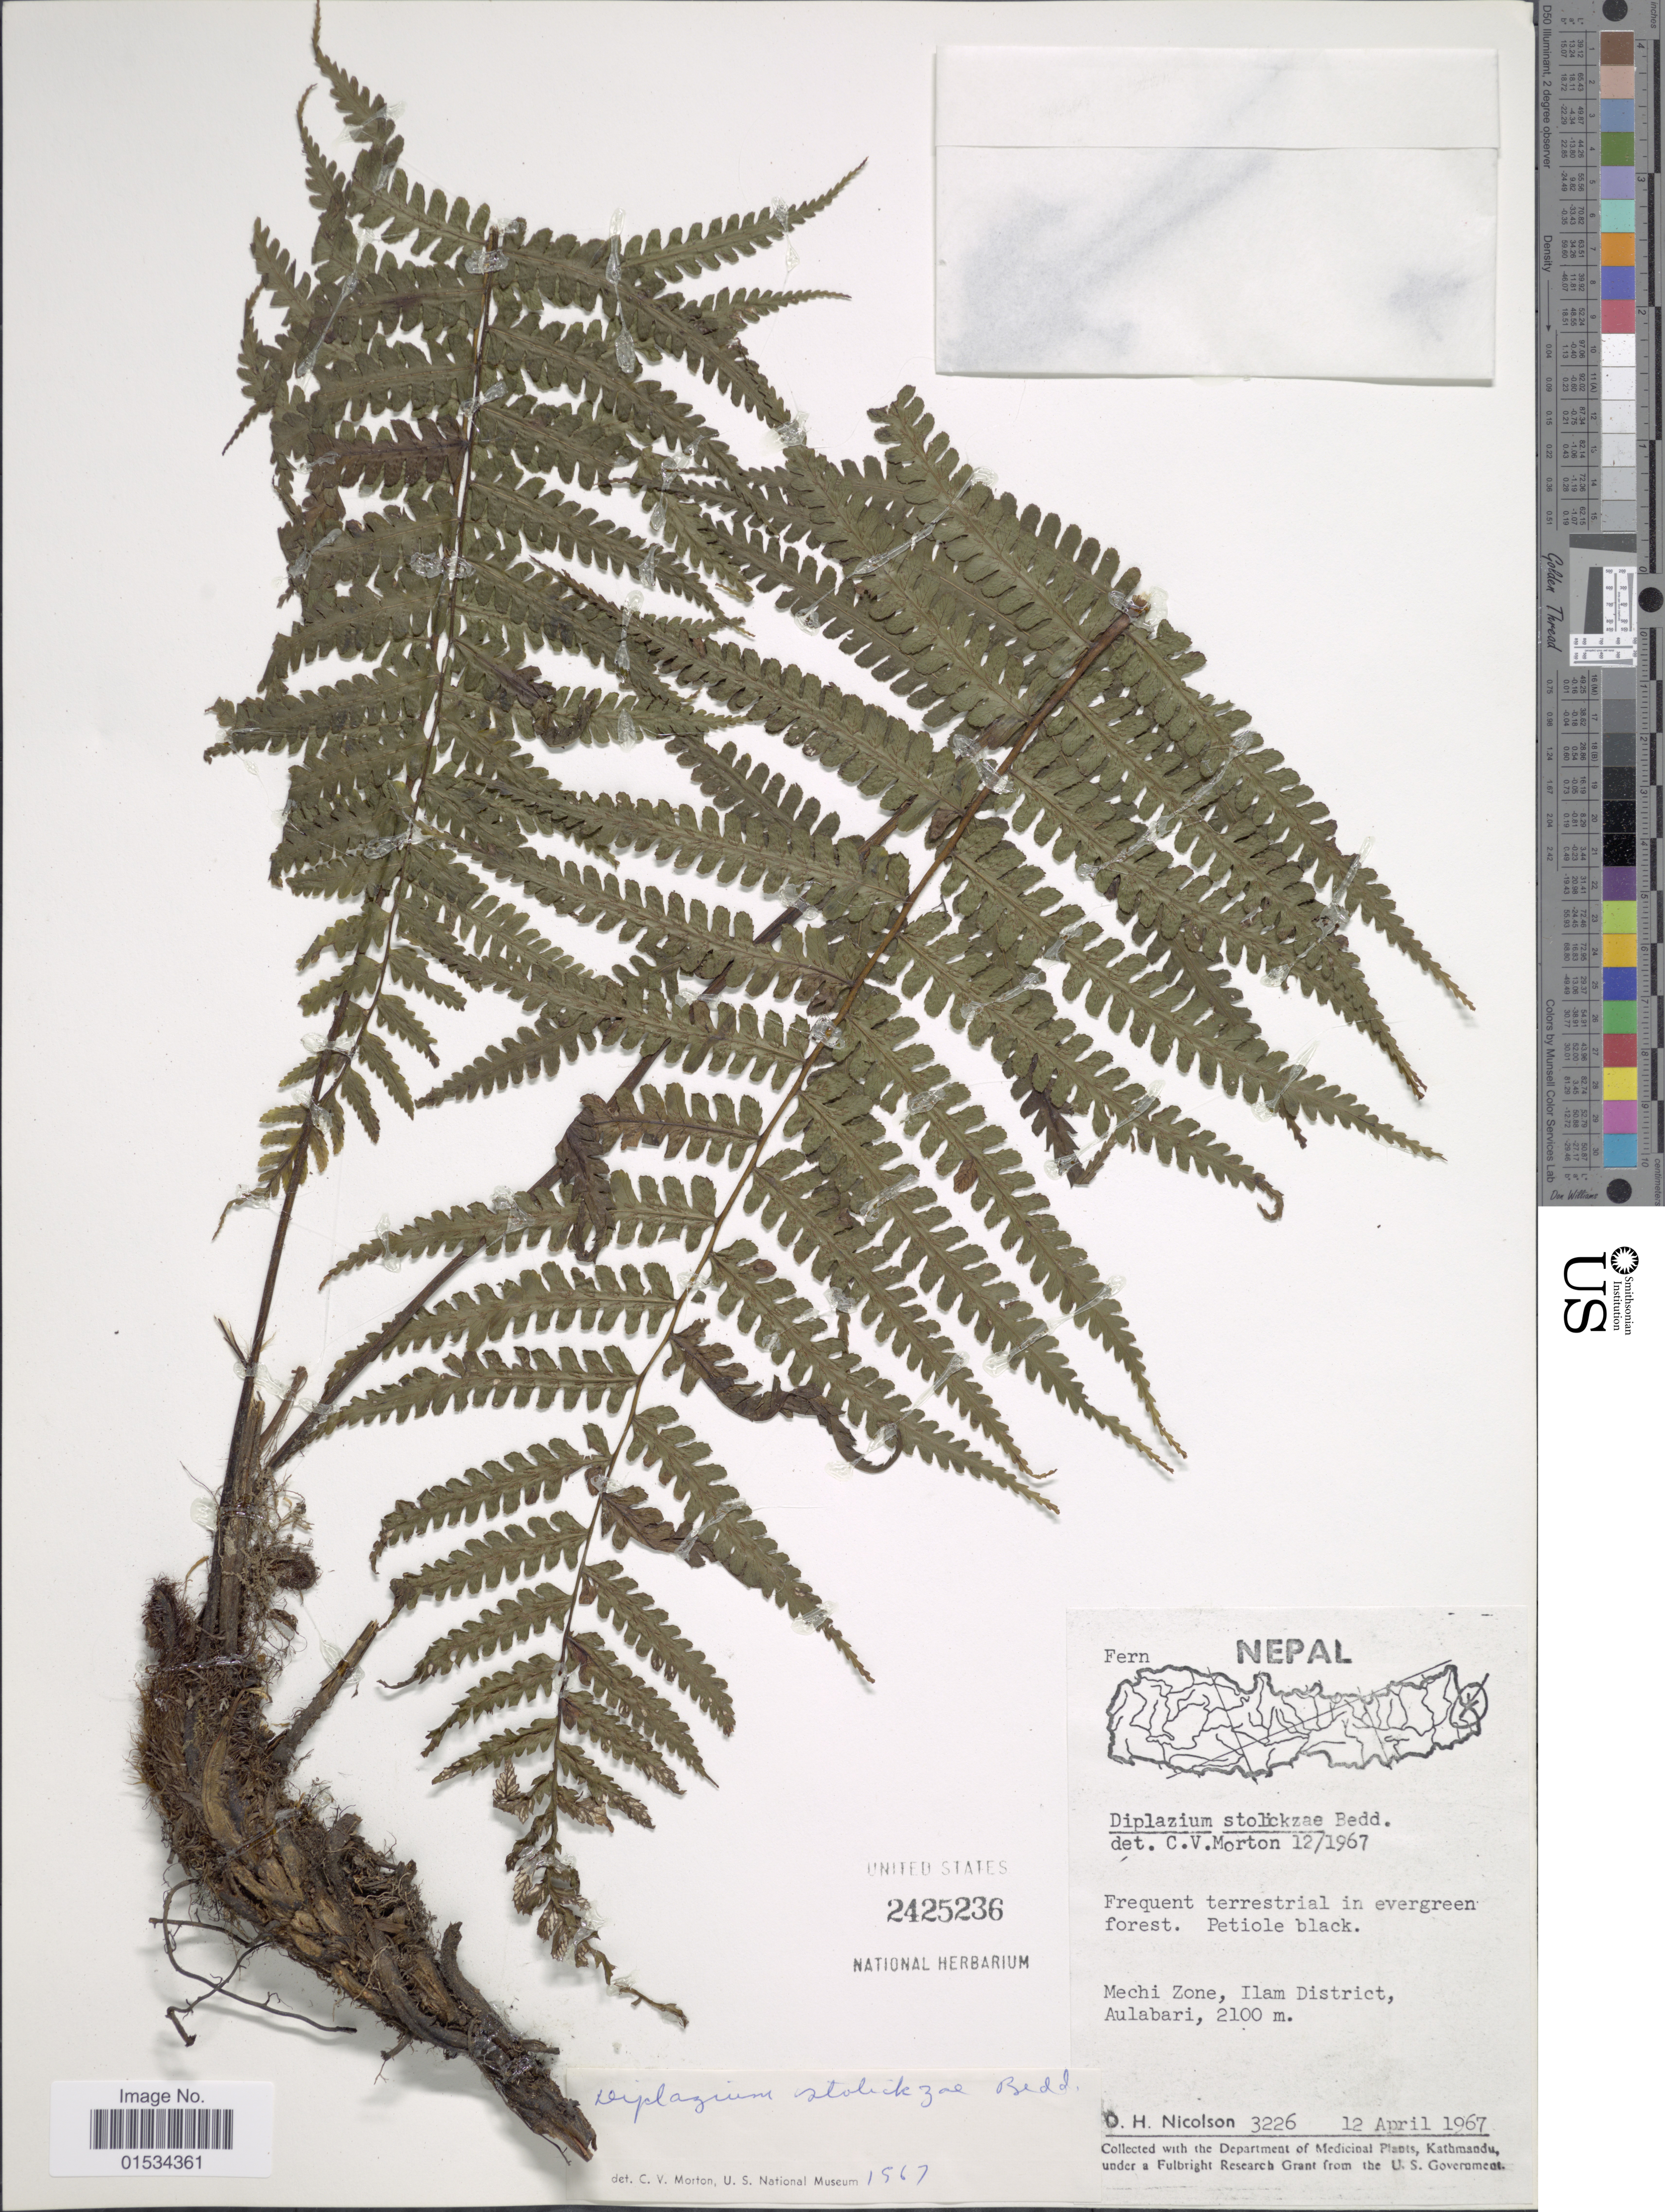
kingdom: Plantae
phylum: Tracheophyta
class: Polypodiopsida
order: Polypodiales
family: Athyriaceae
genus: Diplazium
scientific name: Diplazium stoliczkae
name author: Bedd.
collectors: D. H. Nicolson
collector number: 3226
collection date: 1967-04-12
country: Nepal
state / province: Mechi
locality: Mechi Zone, Ilam District, Aulabari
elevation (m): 2100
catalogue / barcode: US 2425236